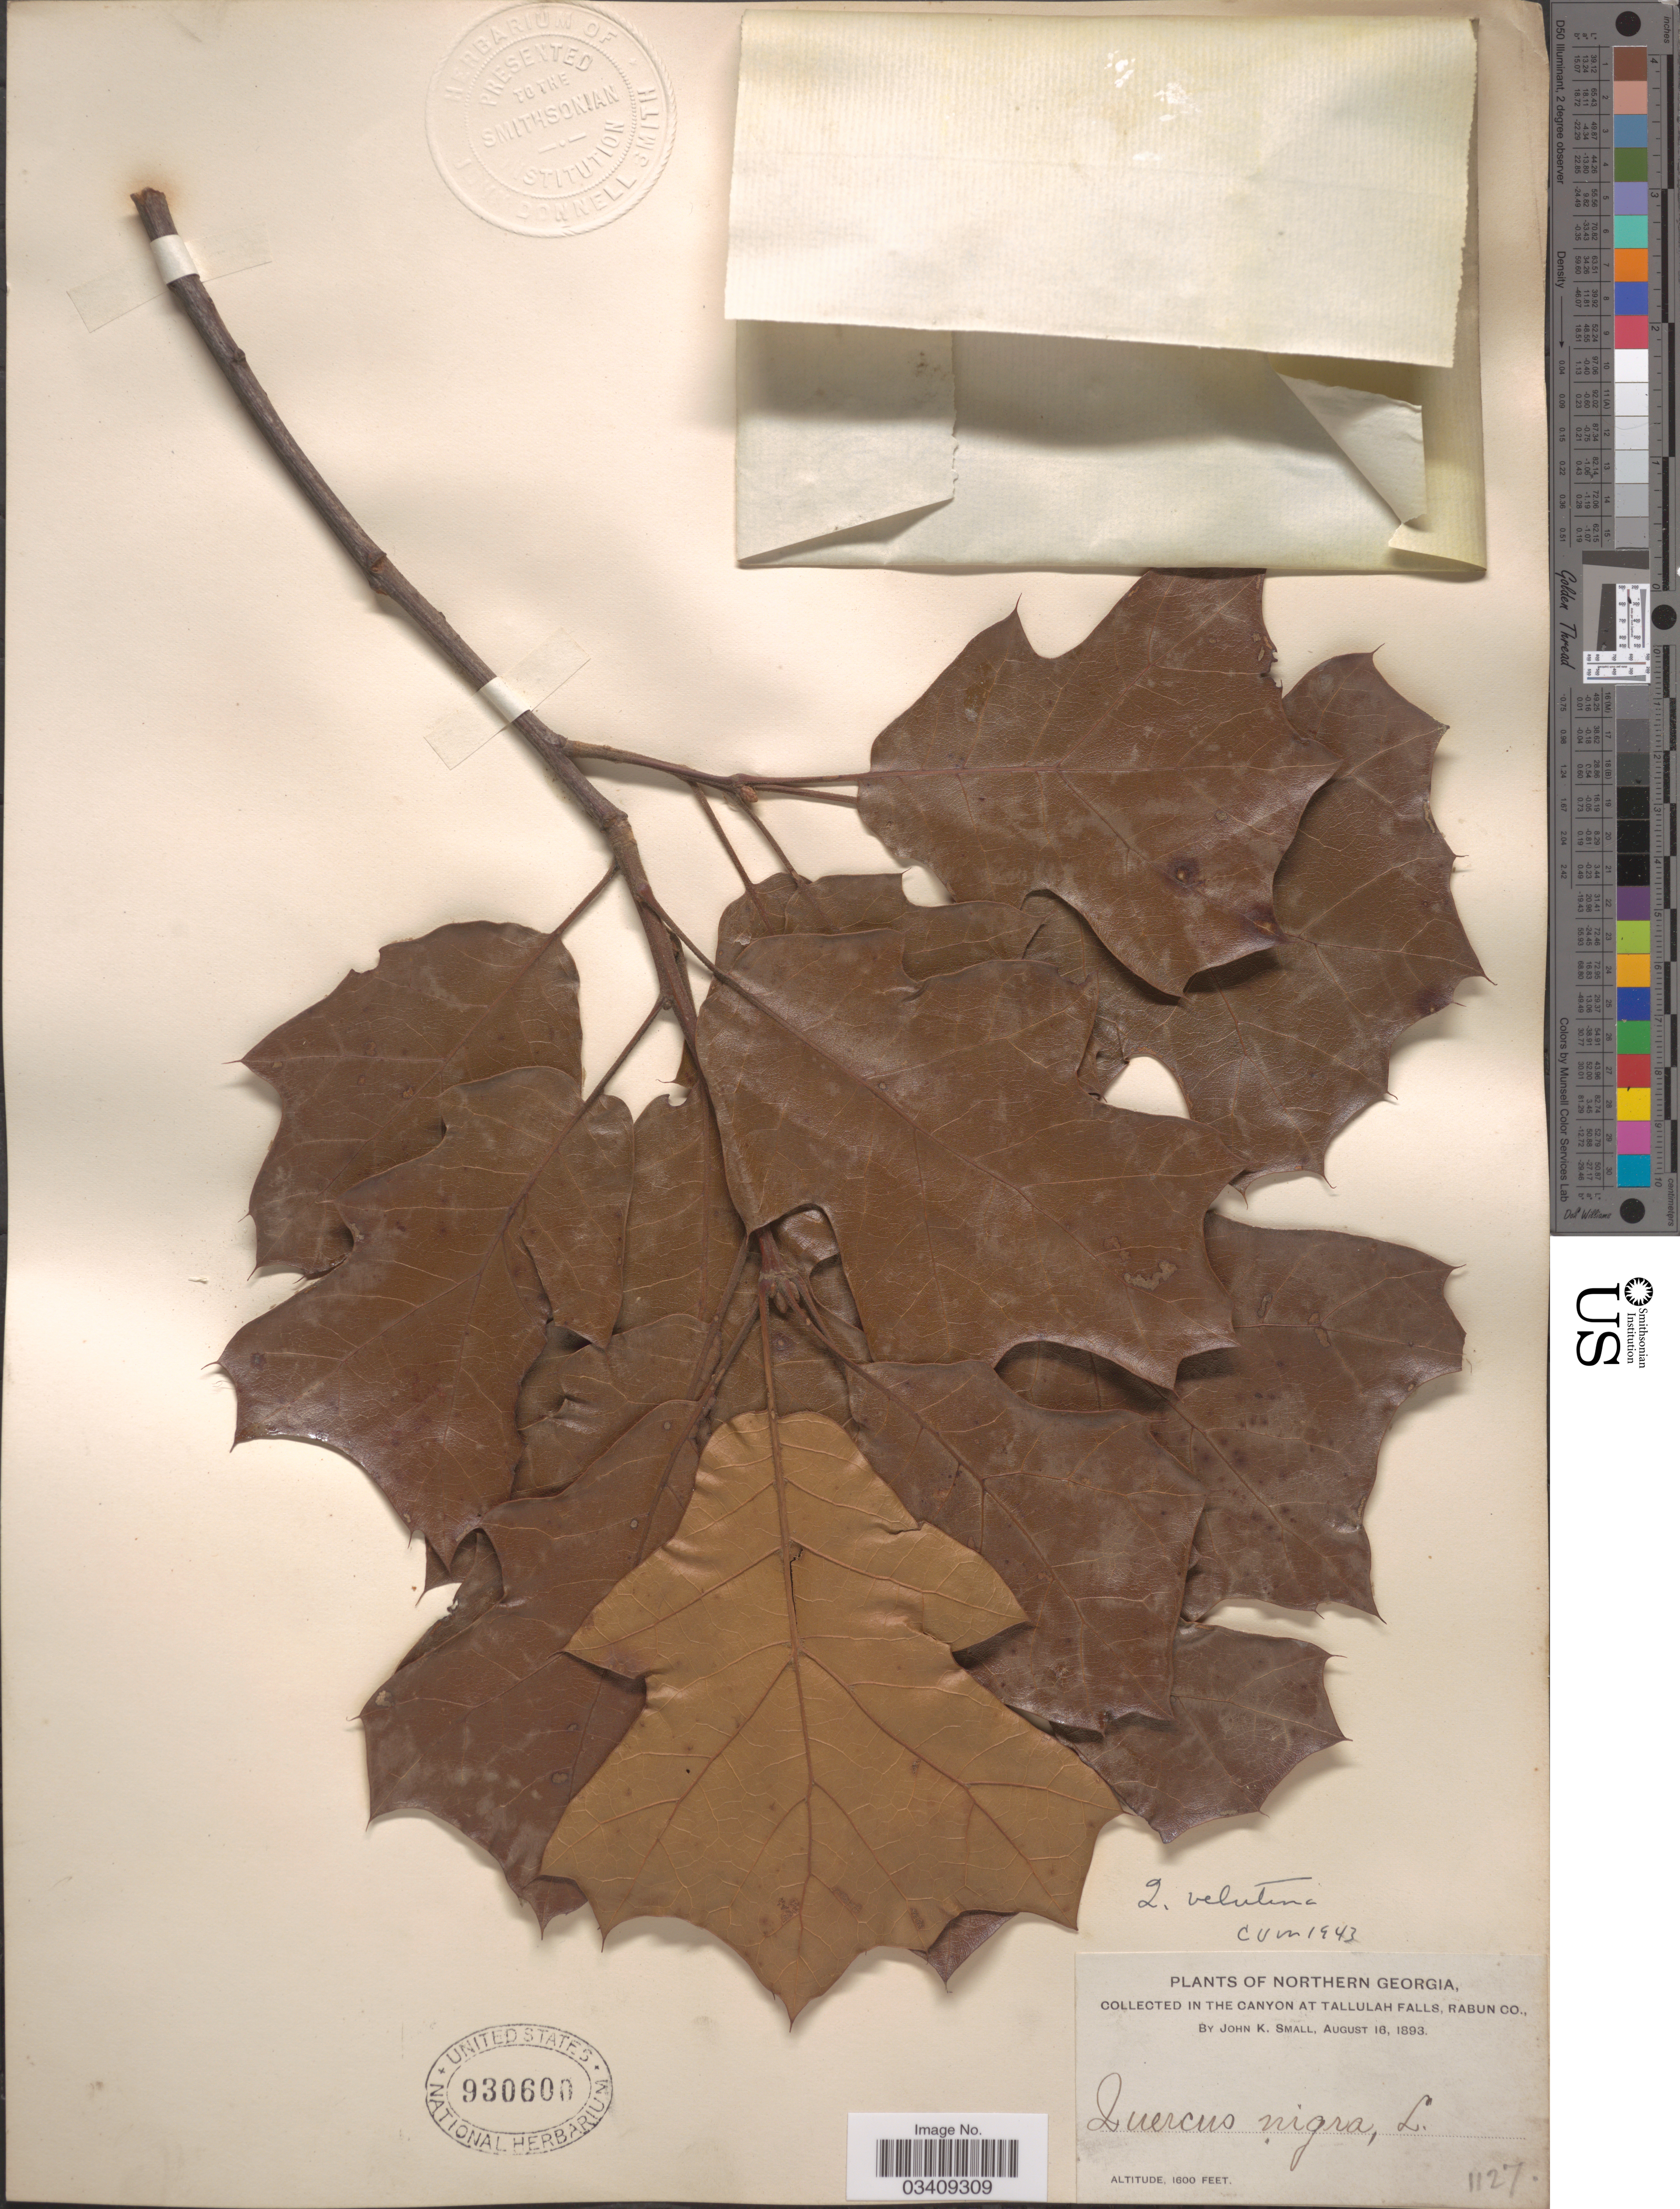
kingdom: Plantae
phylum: Tracheophyta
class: Magnoliopsida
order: Fagales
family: Fagaceae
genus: Quercus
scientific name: Quercus velutina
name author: Lam.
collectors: J. K. Small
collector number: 1127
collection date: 1893-08-16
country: United States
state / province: Georgia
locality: Northern Georgia. In the Canyon at Tallulah Falls, Rabun Co.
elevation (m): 488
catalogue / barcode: US 930600